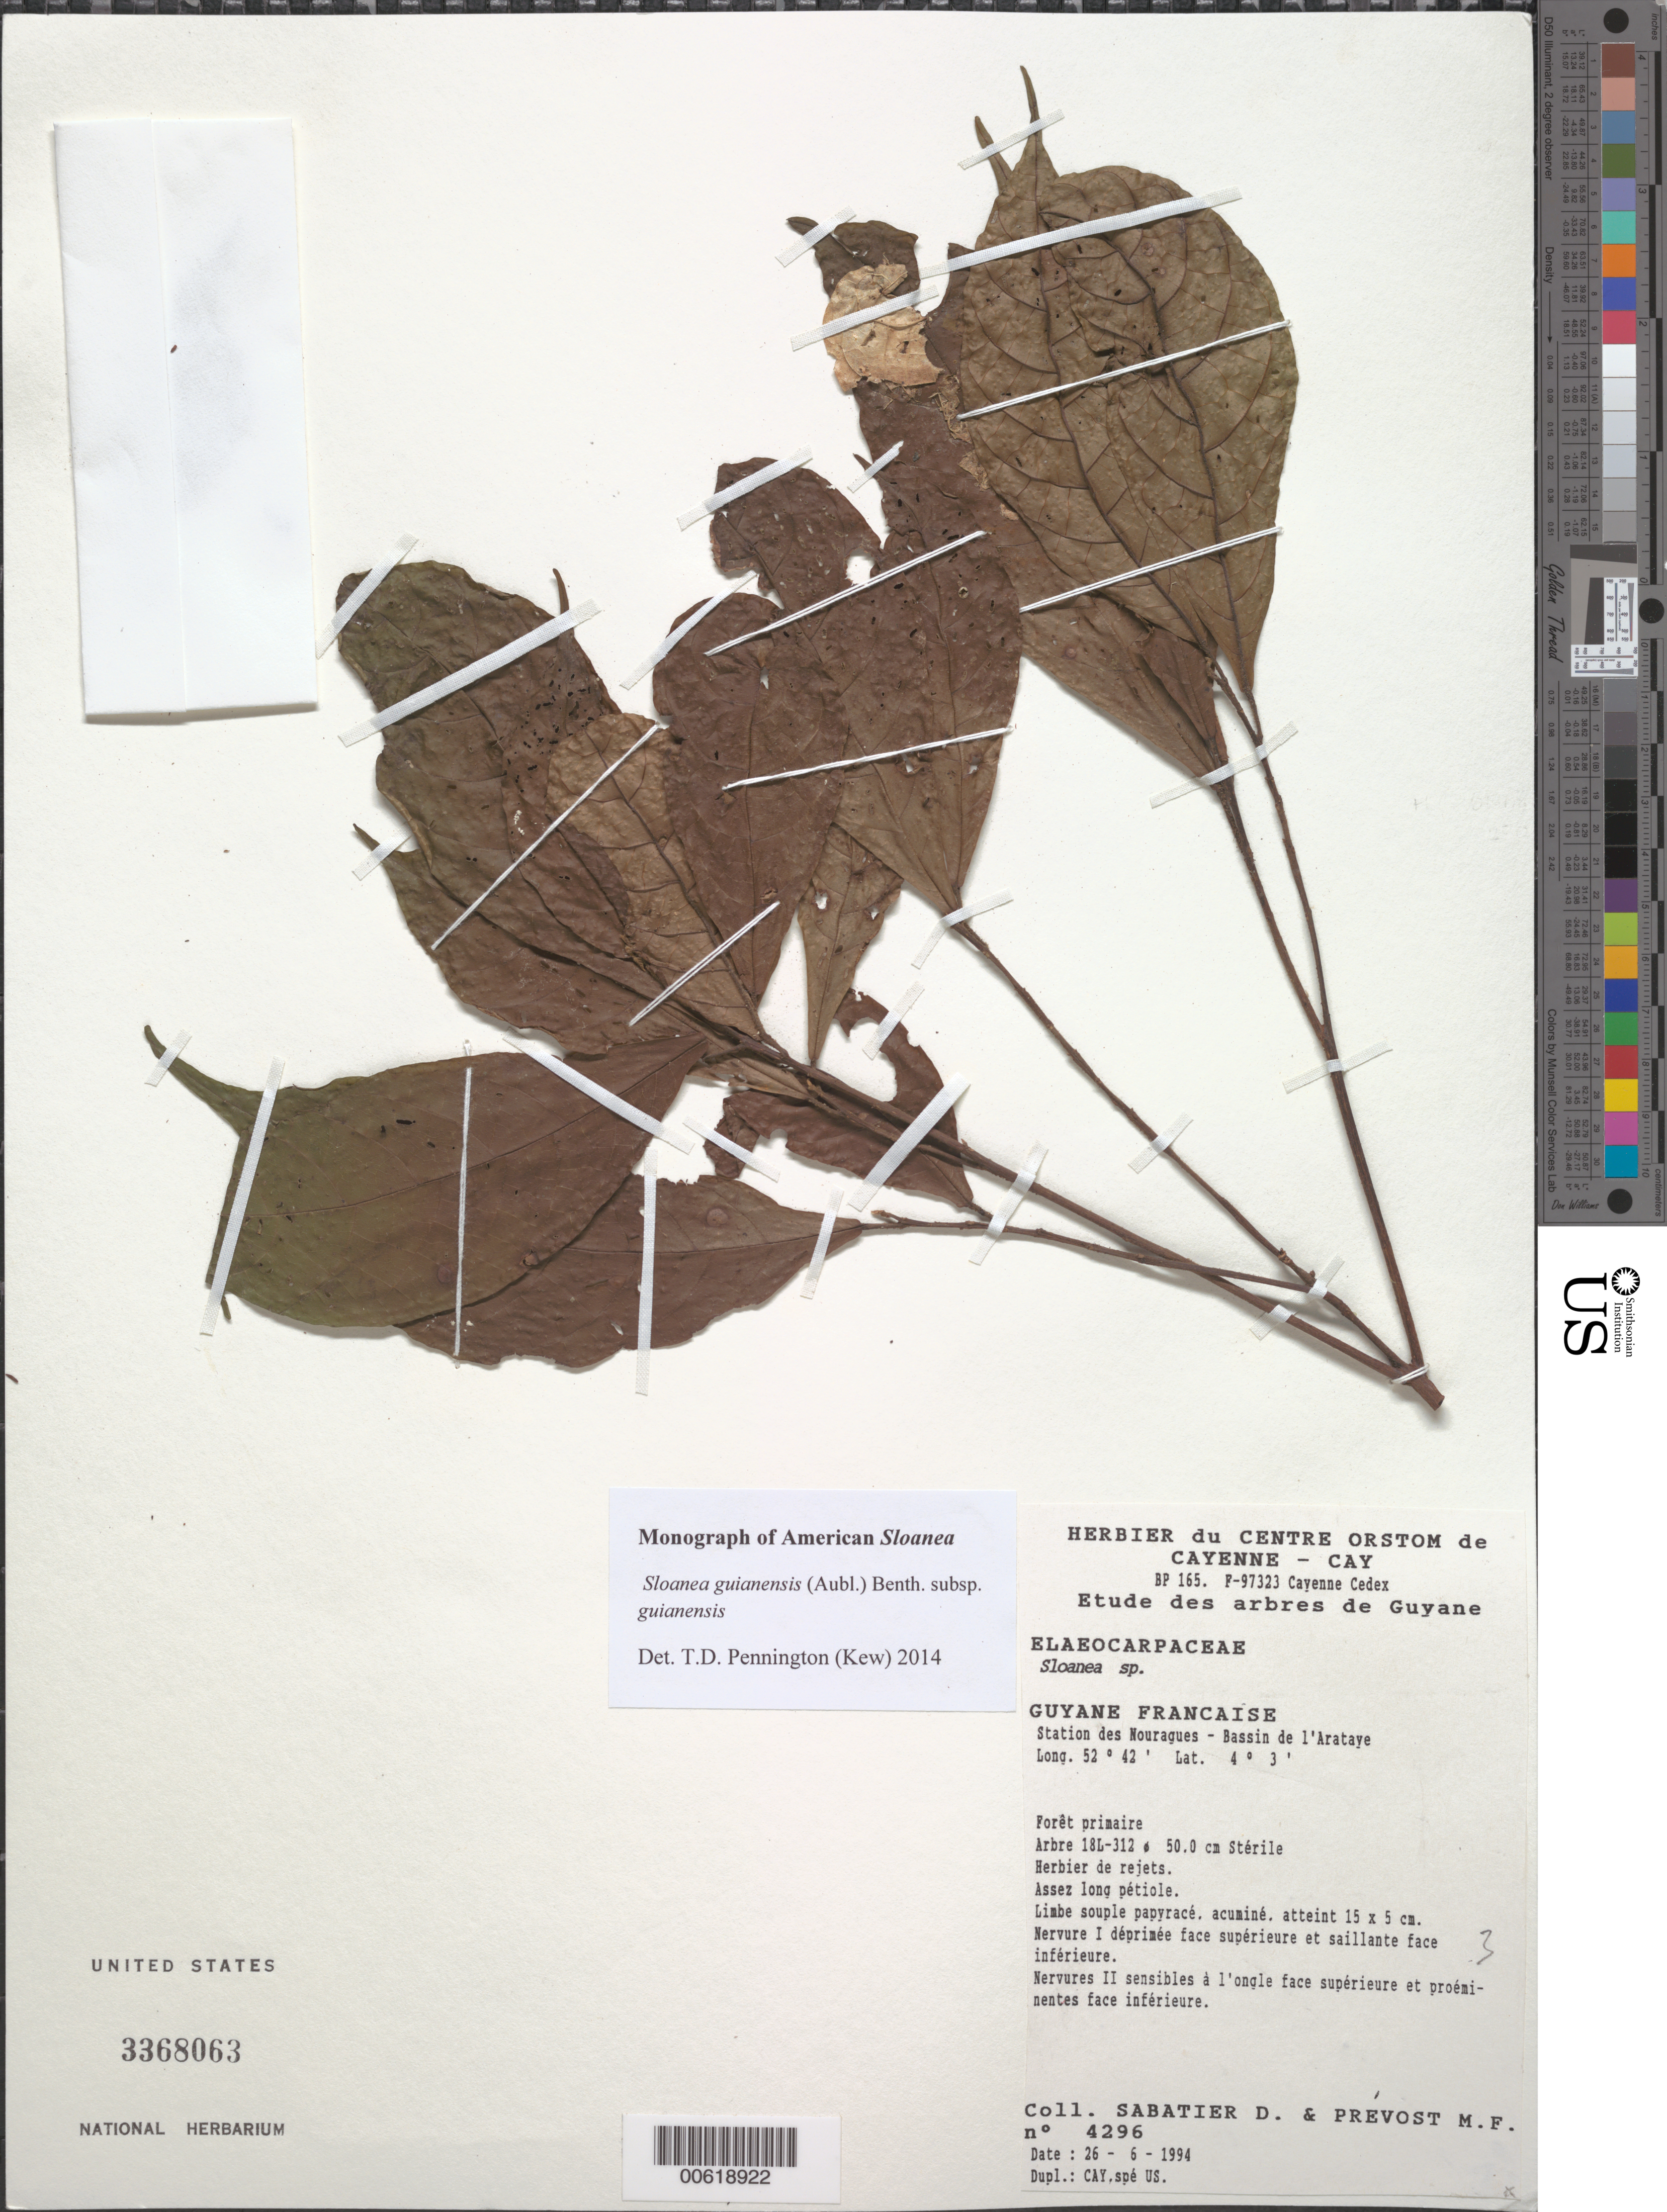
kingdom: Plantae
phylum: Tracheophyta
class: Magnoliopsida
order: Oxalidales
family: Elaeocarpaceae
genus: Sloanea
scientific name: Sloanea guianensis subsp. guianensis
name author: (Aubl.) Benth.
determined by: Pennington, T. D., (K)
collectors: D. Sabatier & M.-F. Prévost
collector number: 4296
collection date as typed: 26-Jun-94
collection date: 1994-06-26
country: French Guiana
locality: Station des Nouragues, Bassin de l'Approuague, Arataye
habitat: Primary forest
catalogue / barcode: US 3368063